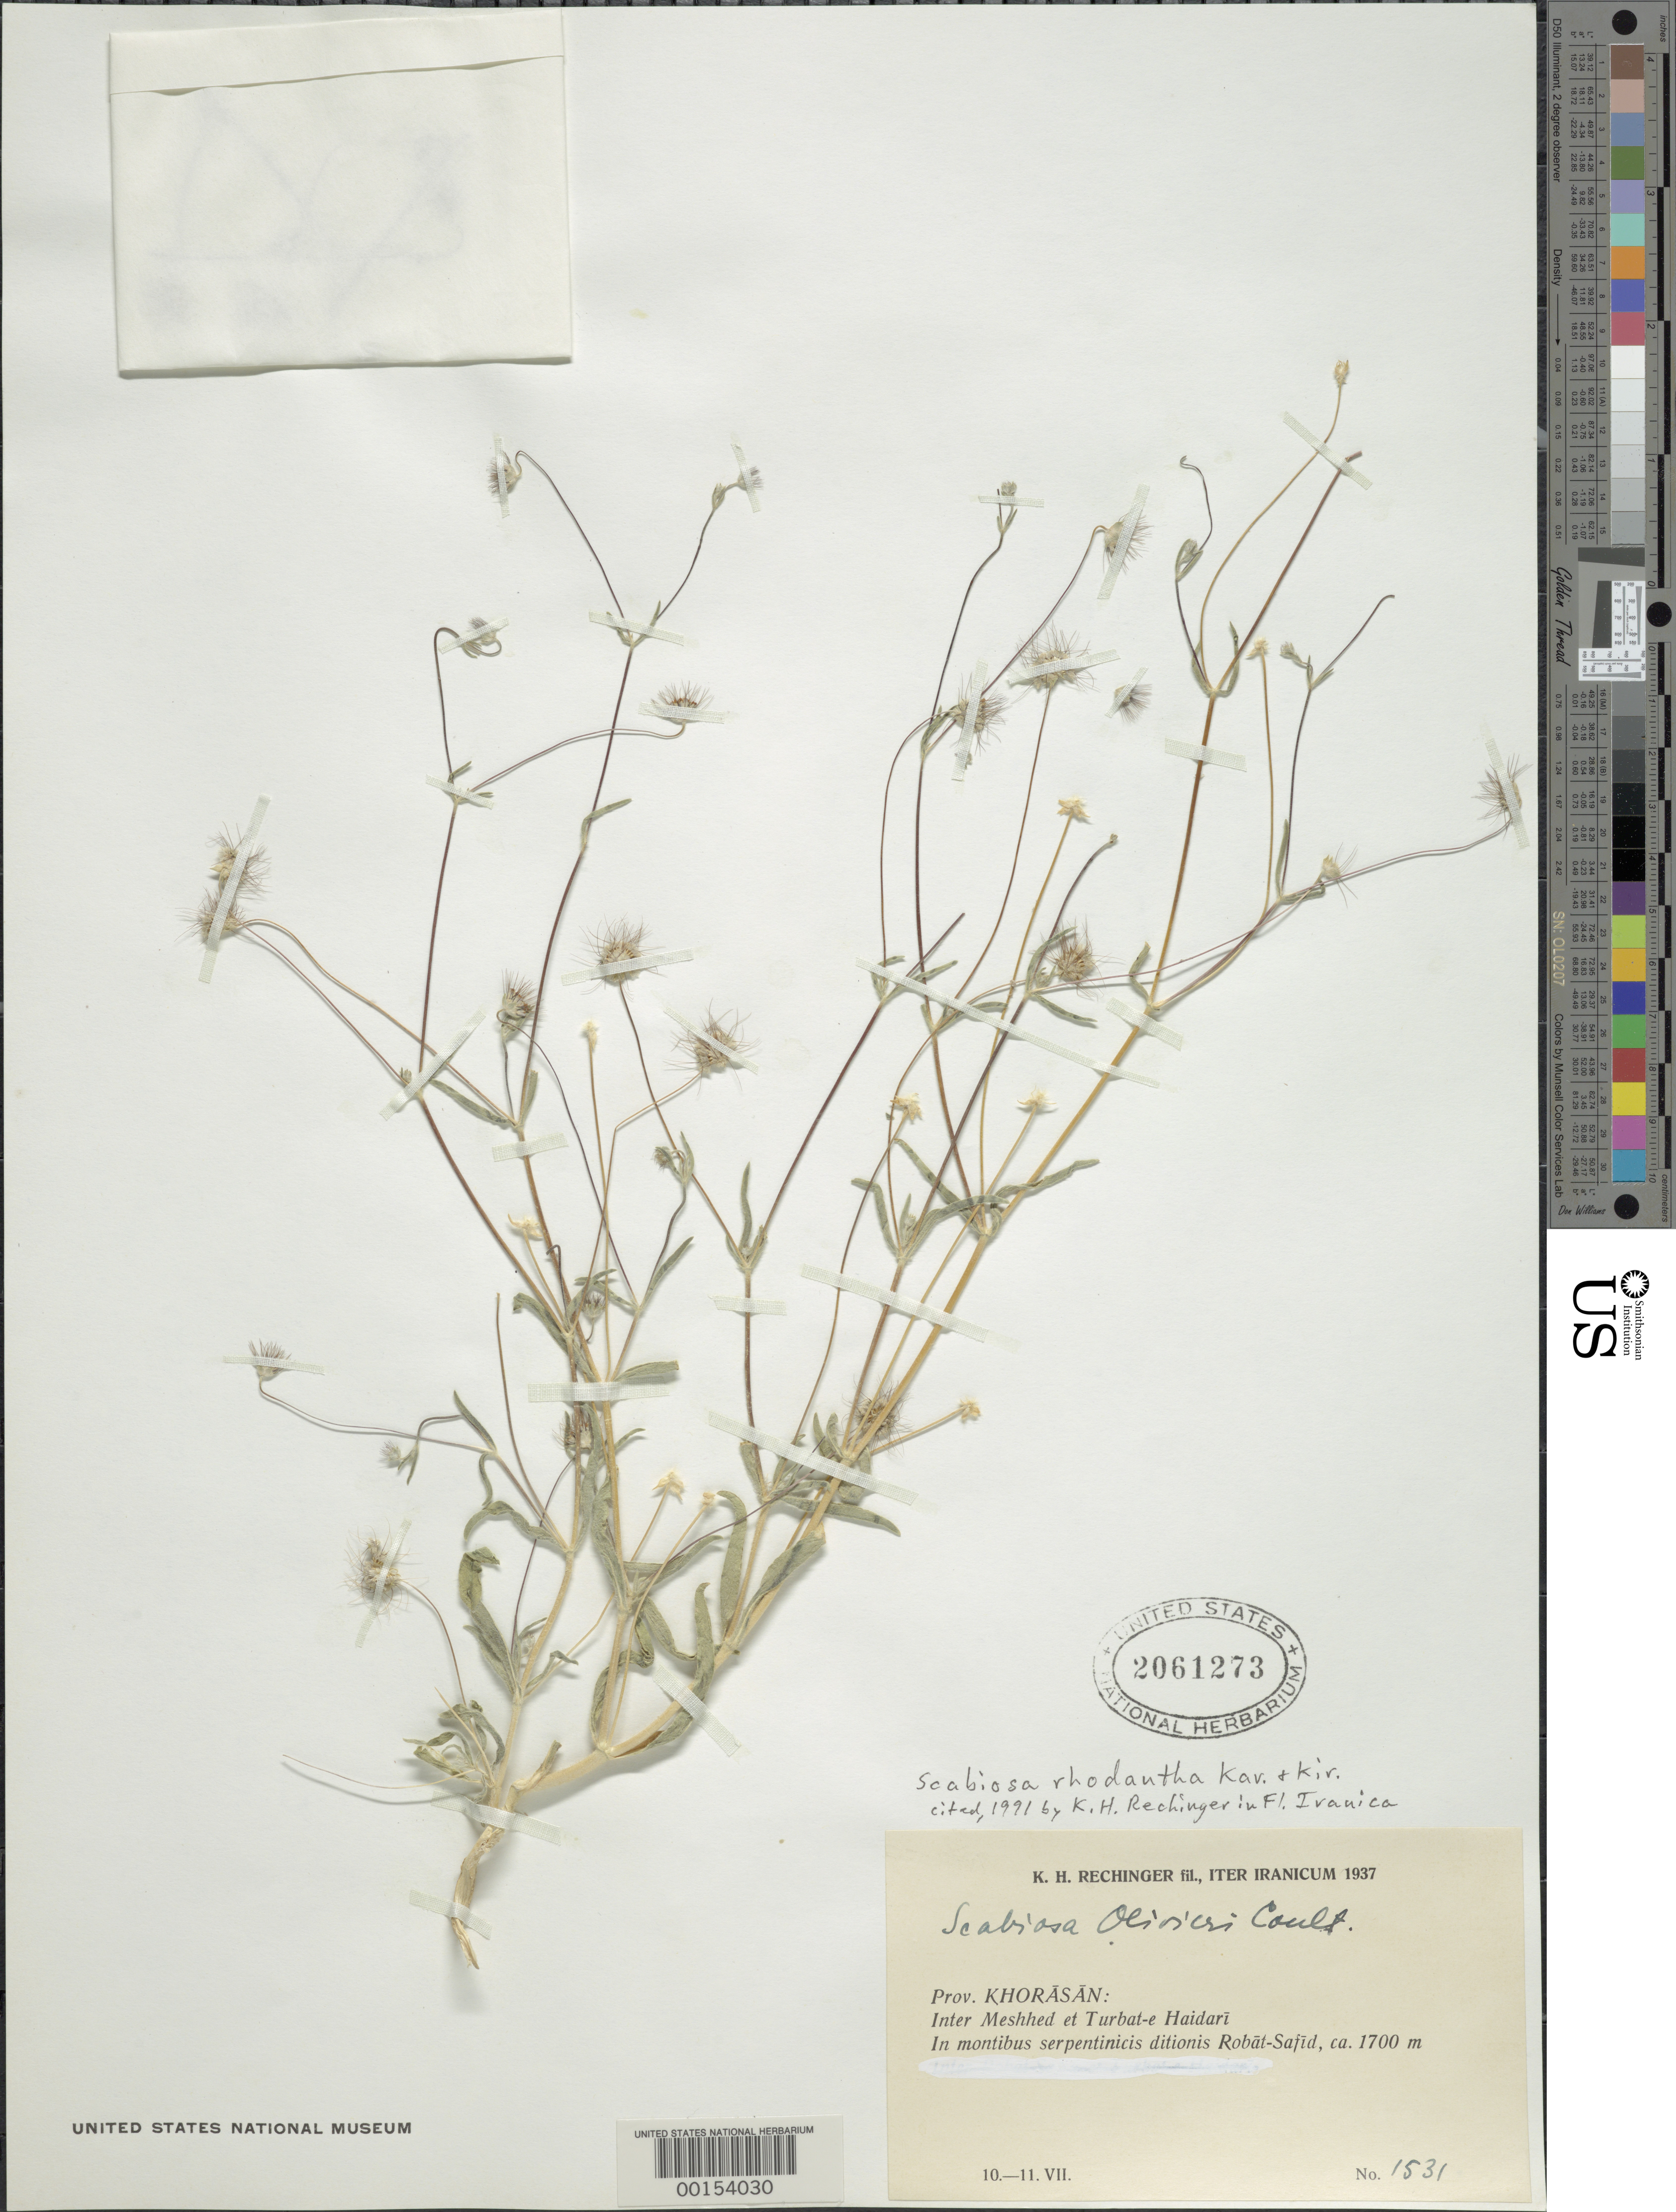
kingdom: Plantae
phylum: Tracheophyta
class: Magnoliopsida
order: Dipsacales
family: Caprifoliaceae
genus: Scabiosa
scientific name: Scabiosa rhodantha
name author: Kar. & Kir.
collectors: K. H. Rechinger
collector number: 1531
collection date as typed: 10 Jul 1937 to 11 Jul 1937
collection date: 1937-07-10/1937-07-11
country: Iran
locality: Khorasan Prov. Between Meshhed and Turbat-e Haidari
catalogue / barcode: US 2061273